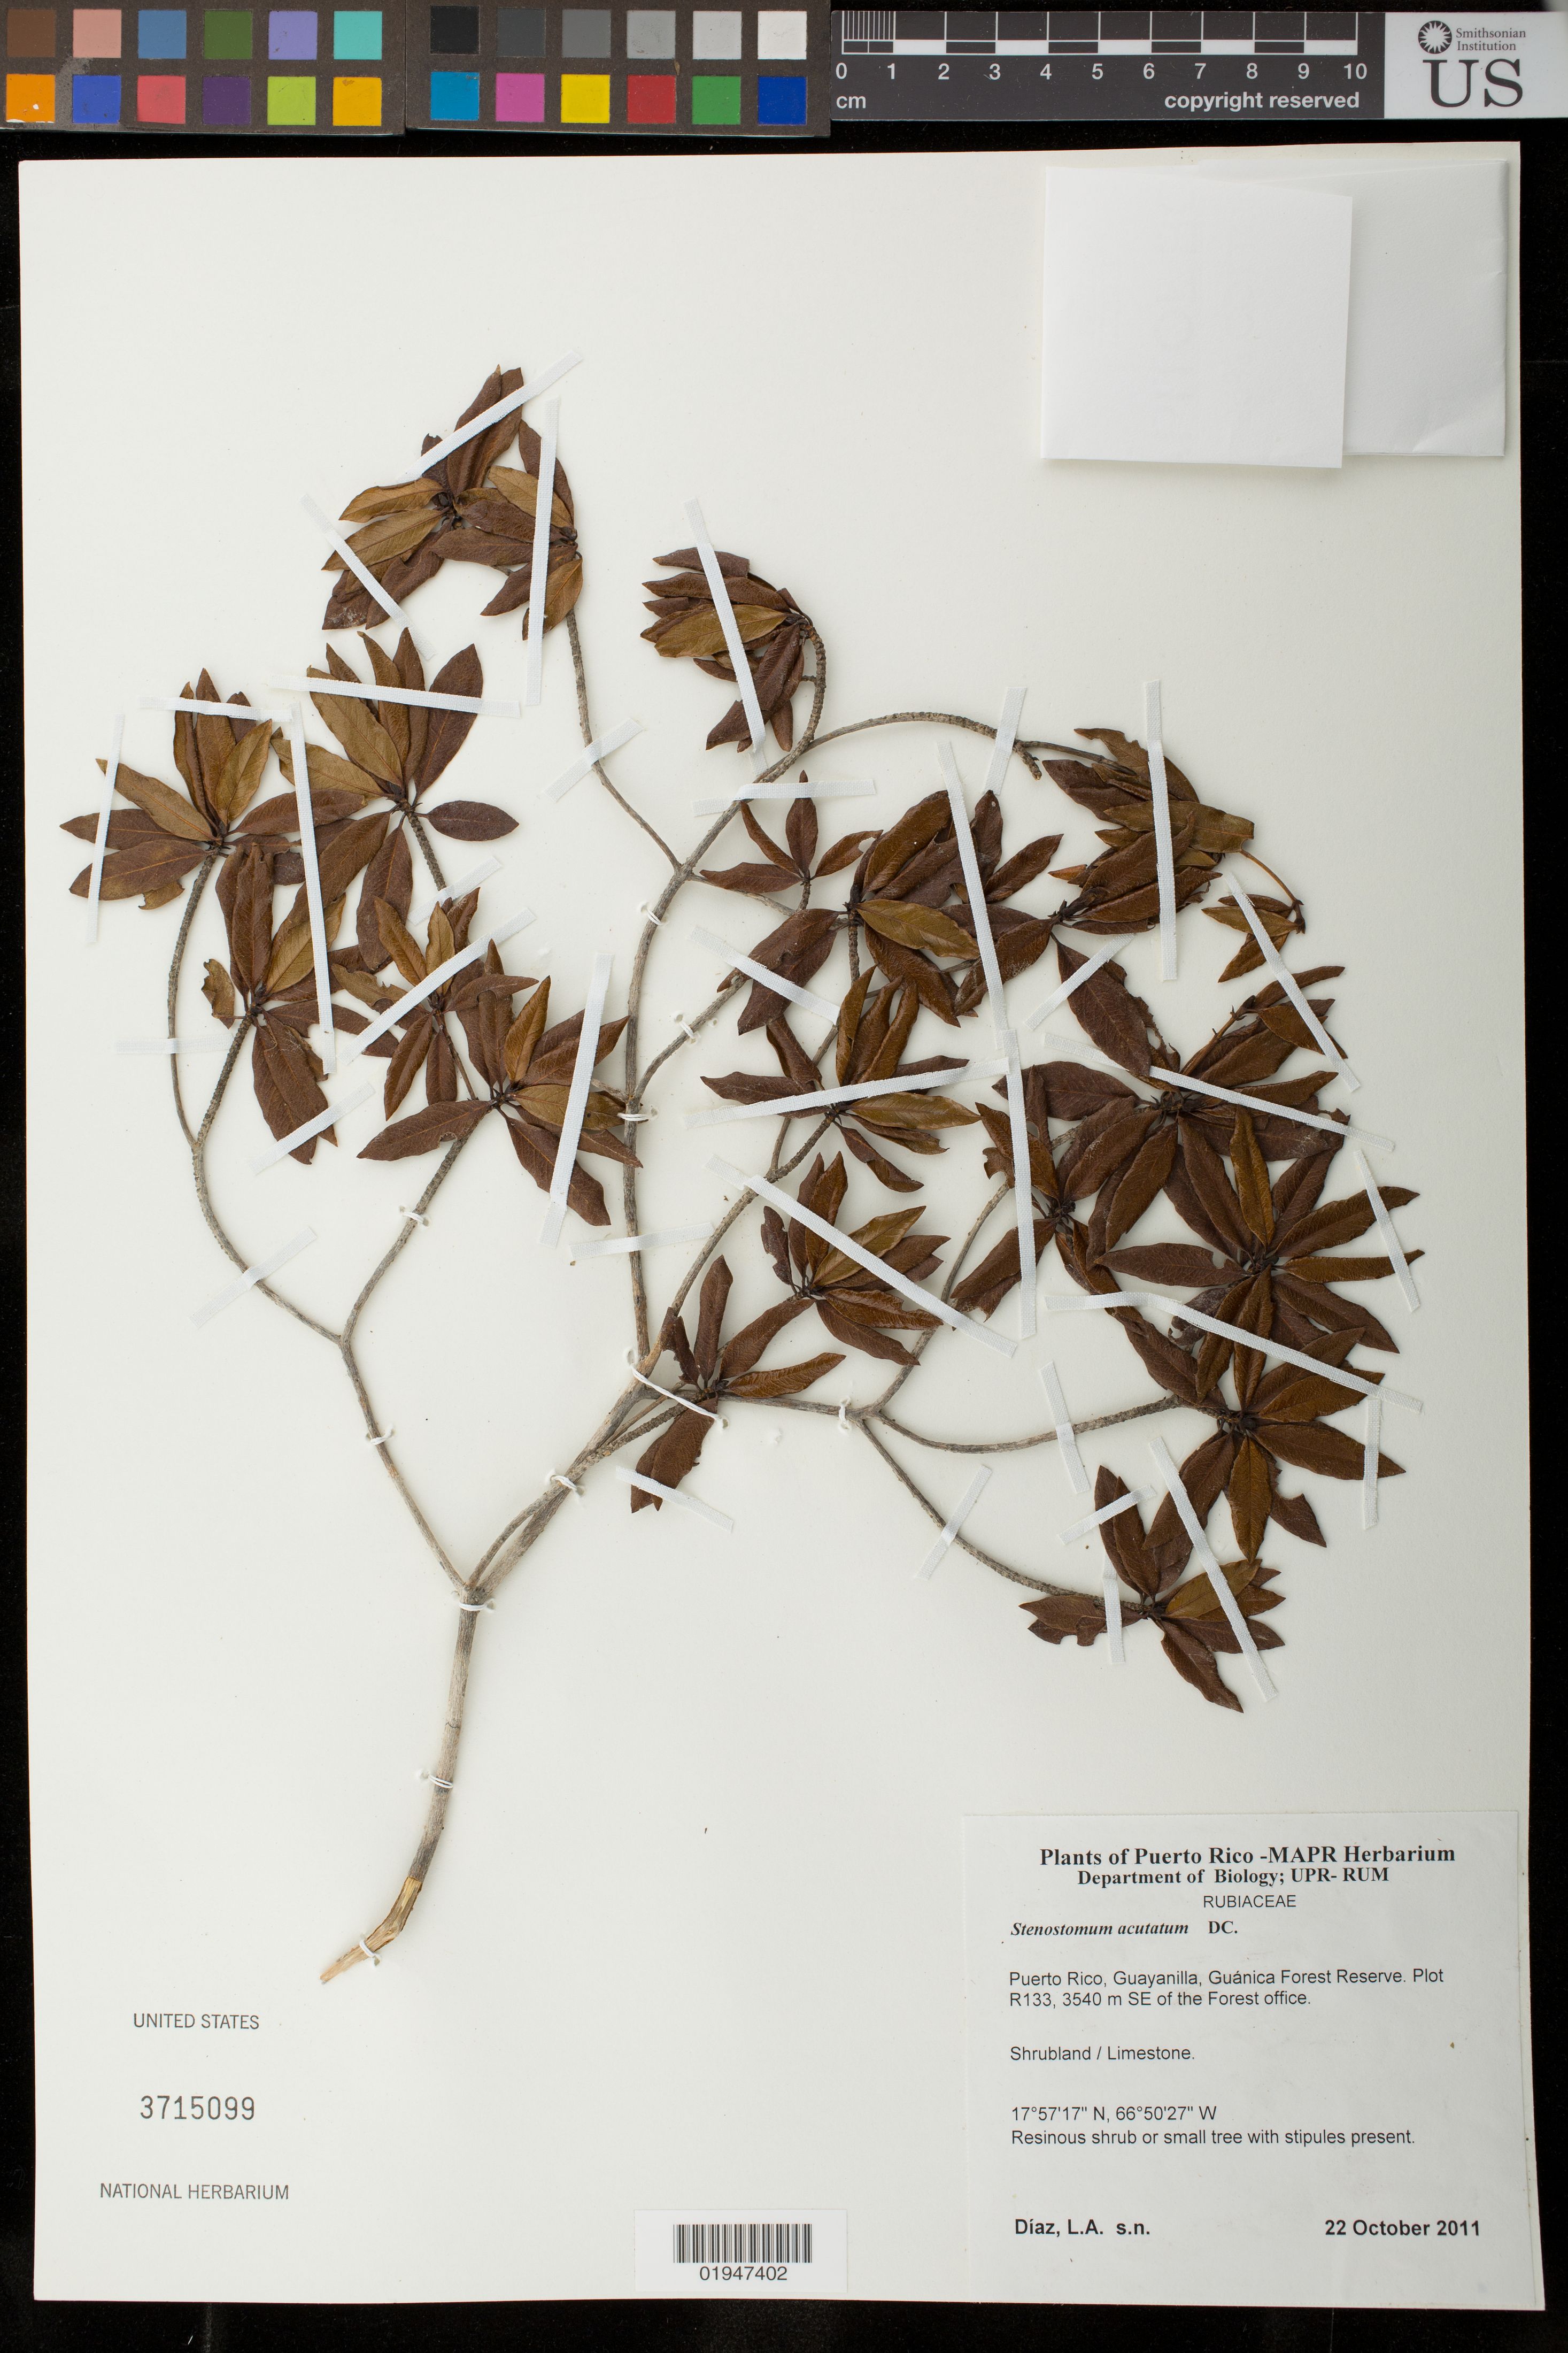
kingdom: Plantae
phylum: Tracheophyta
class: Magnoliopsida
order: Gentianales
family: Rubiaceae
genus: Stenostomum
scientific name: Stenostomum acutatum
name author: DC.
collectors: L. Díaz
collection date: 2011-10-22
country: Puerto Rico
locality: Guayanilla, Guánica Forest Reserve. Plot R133, 3450 m SE of the Forest office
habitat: Shrubland/limestone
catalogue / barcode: US 3715099